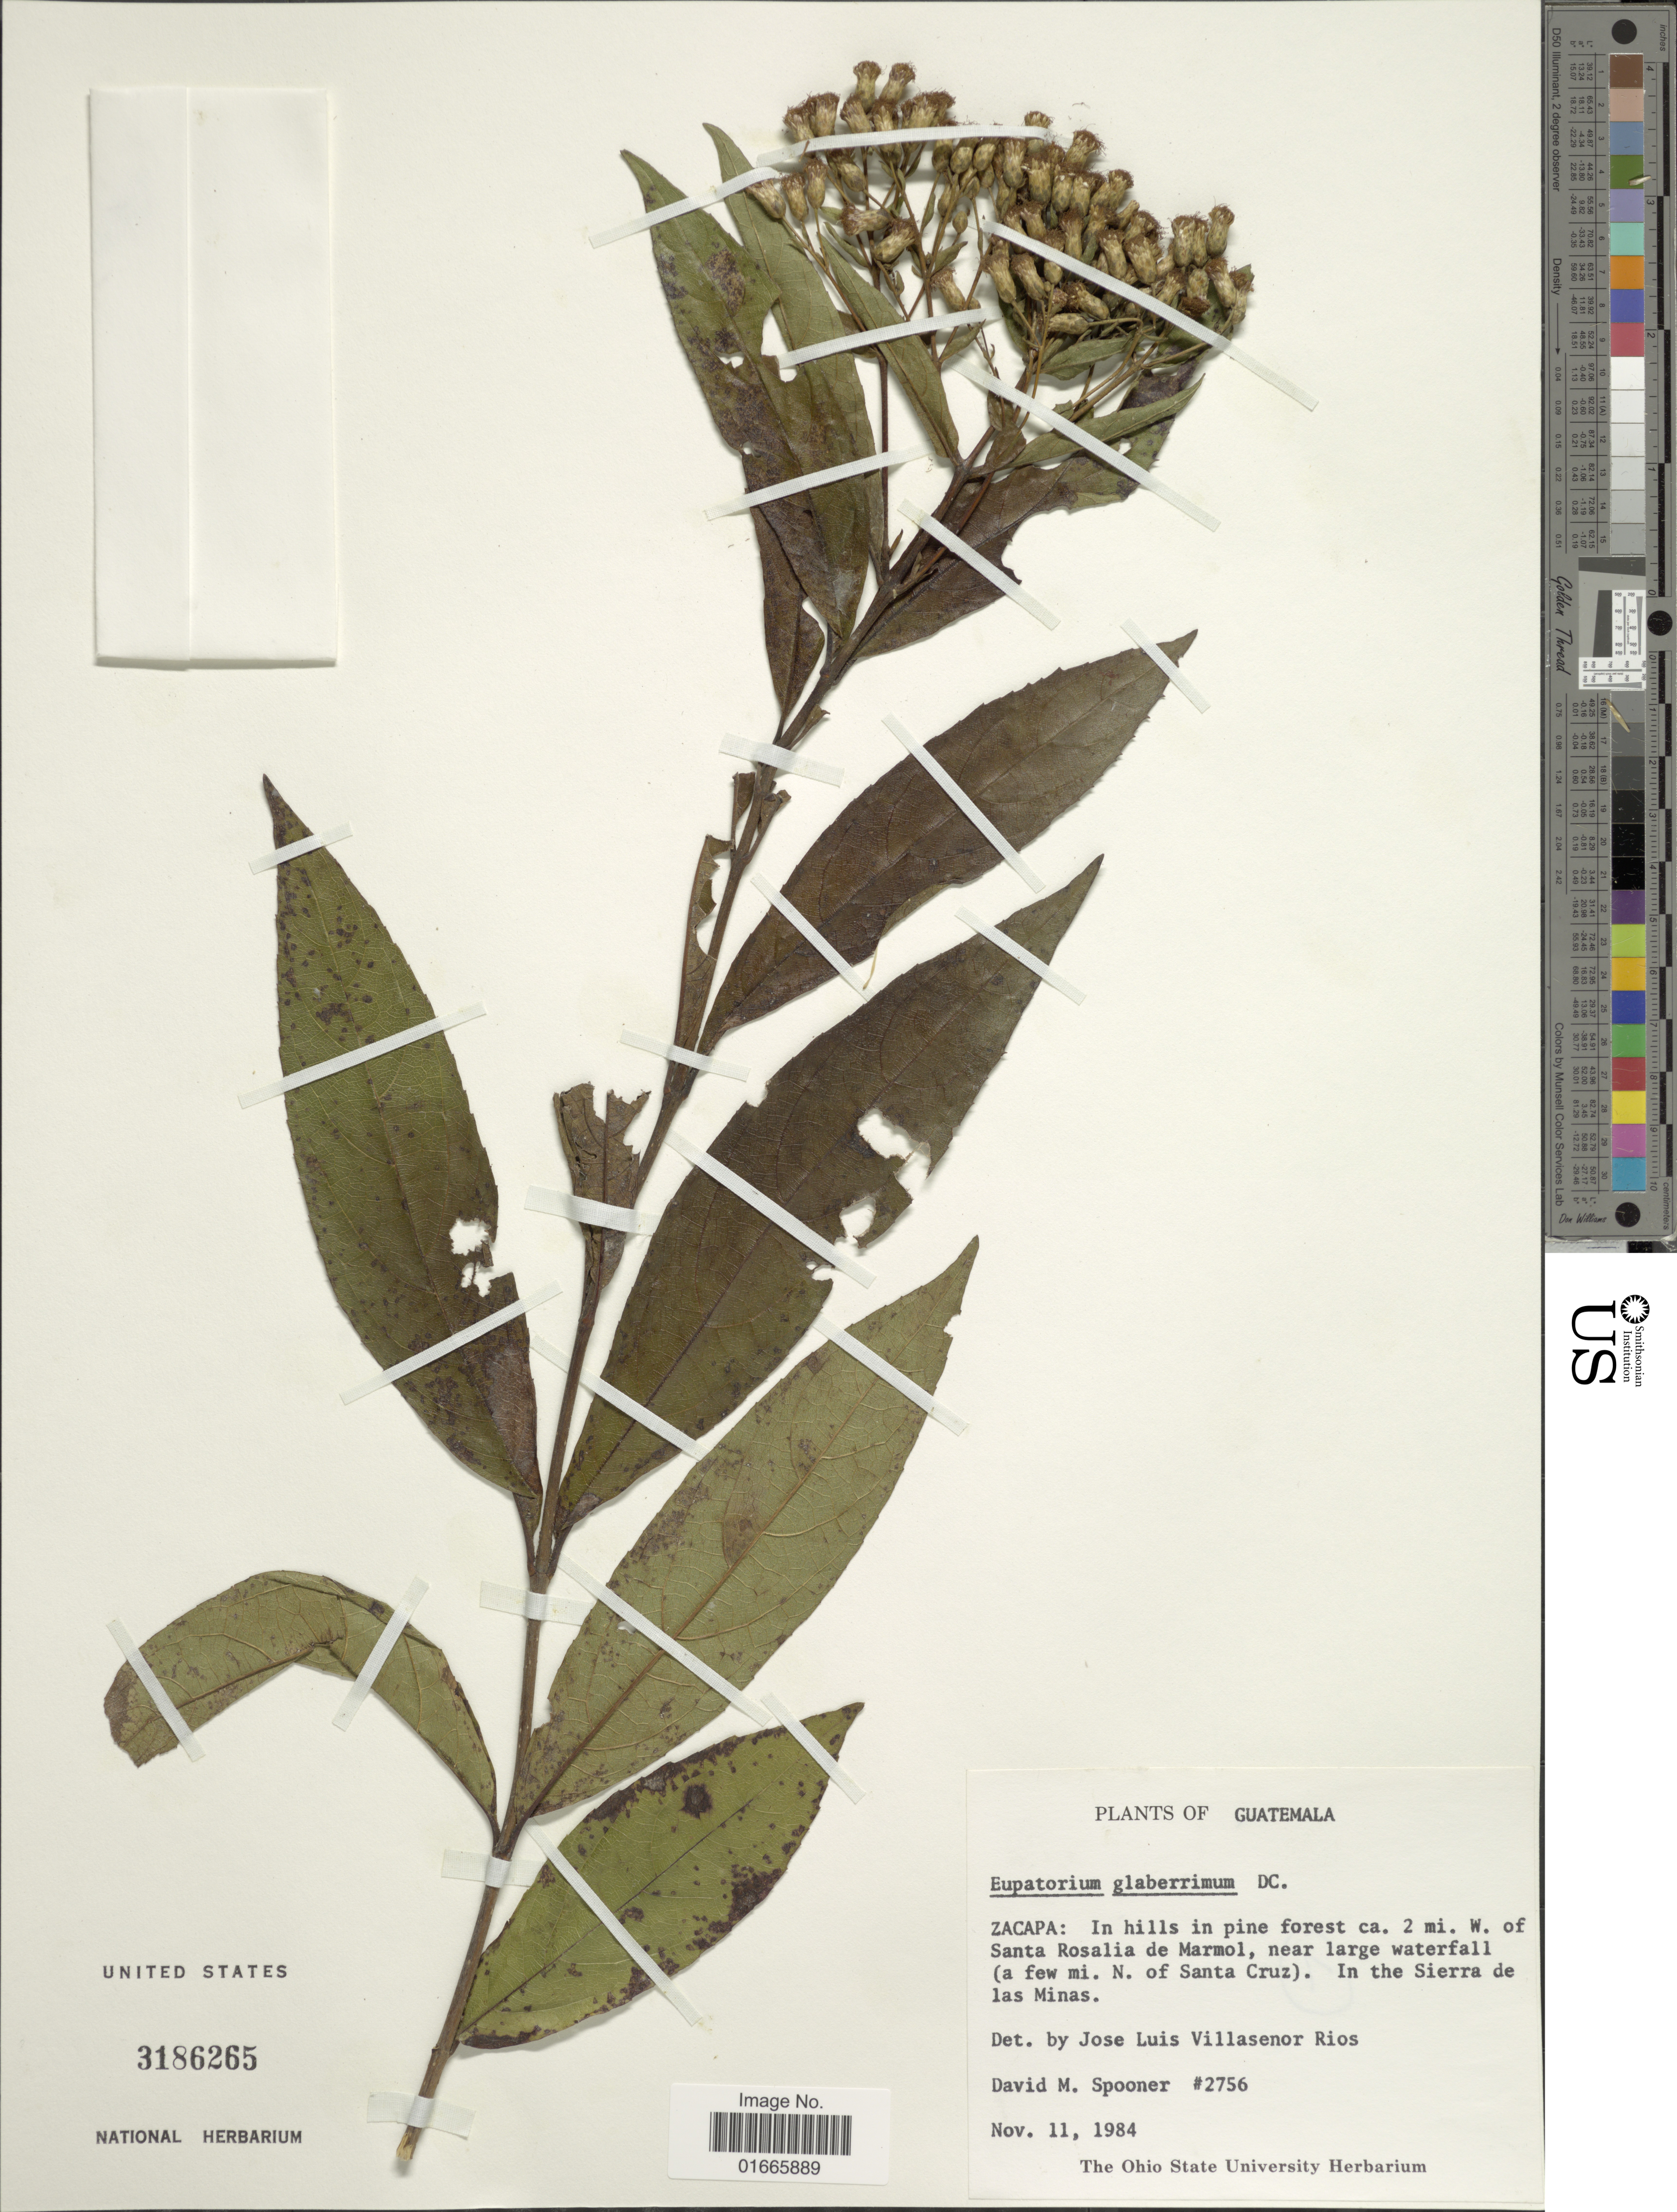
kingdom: Plantae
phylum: Tracheophyta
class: Magnoliopsida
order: Asterales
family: Asteraceae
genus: Chromolaena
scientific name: Chromolaena glaberrima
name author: (DC.) R.M. King & H. Rob.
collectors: D. Spooner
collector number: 2756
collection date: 1984-11-11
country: Guatemala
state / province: Zacapa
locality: Zacapa: in hills in pine forest ca. 2 mi. W. of Santa Rosalia de Marmol, near large waterfall( a few mi. N. of Santa Cruz), in the Sierra de las Minas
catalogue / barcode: US 3186265